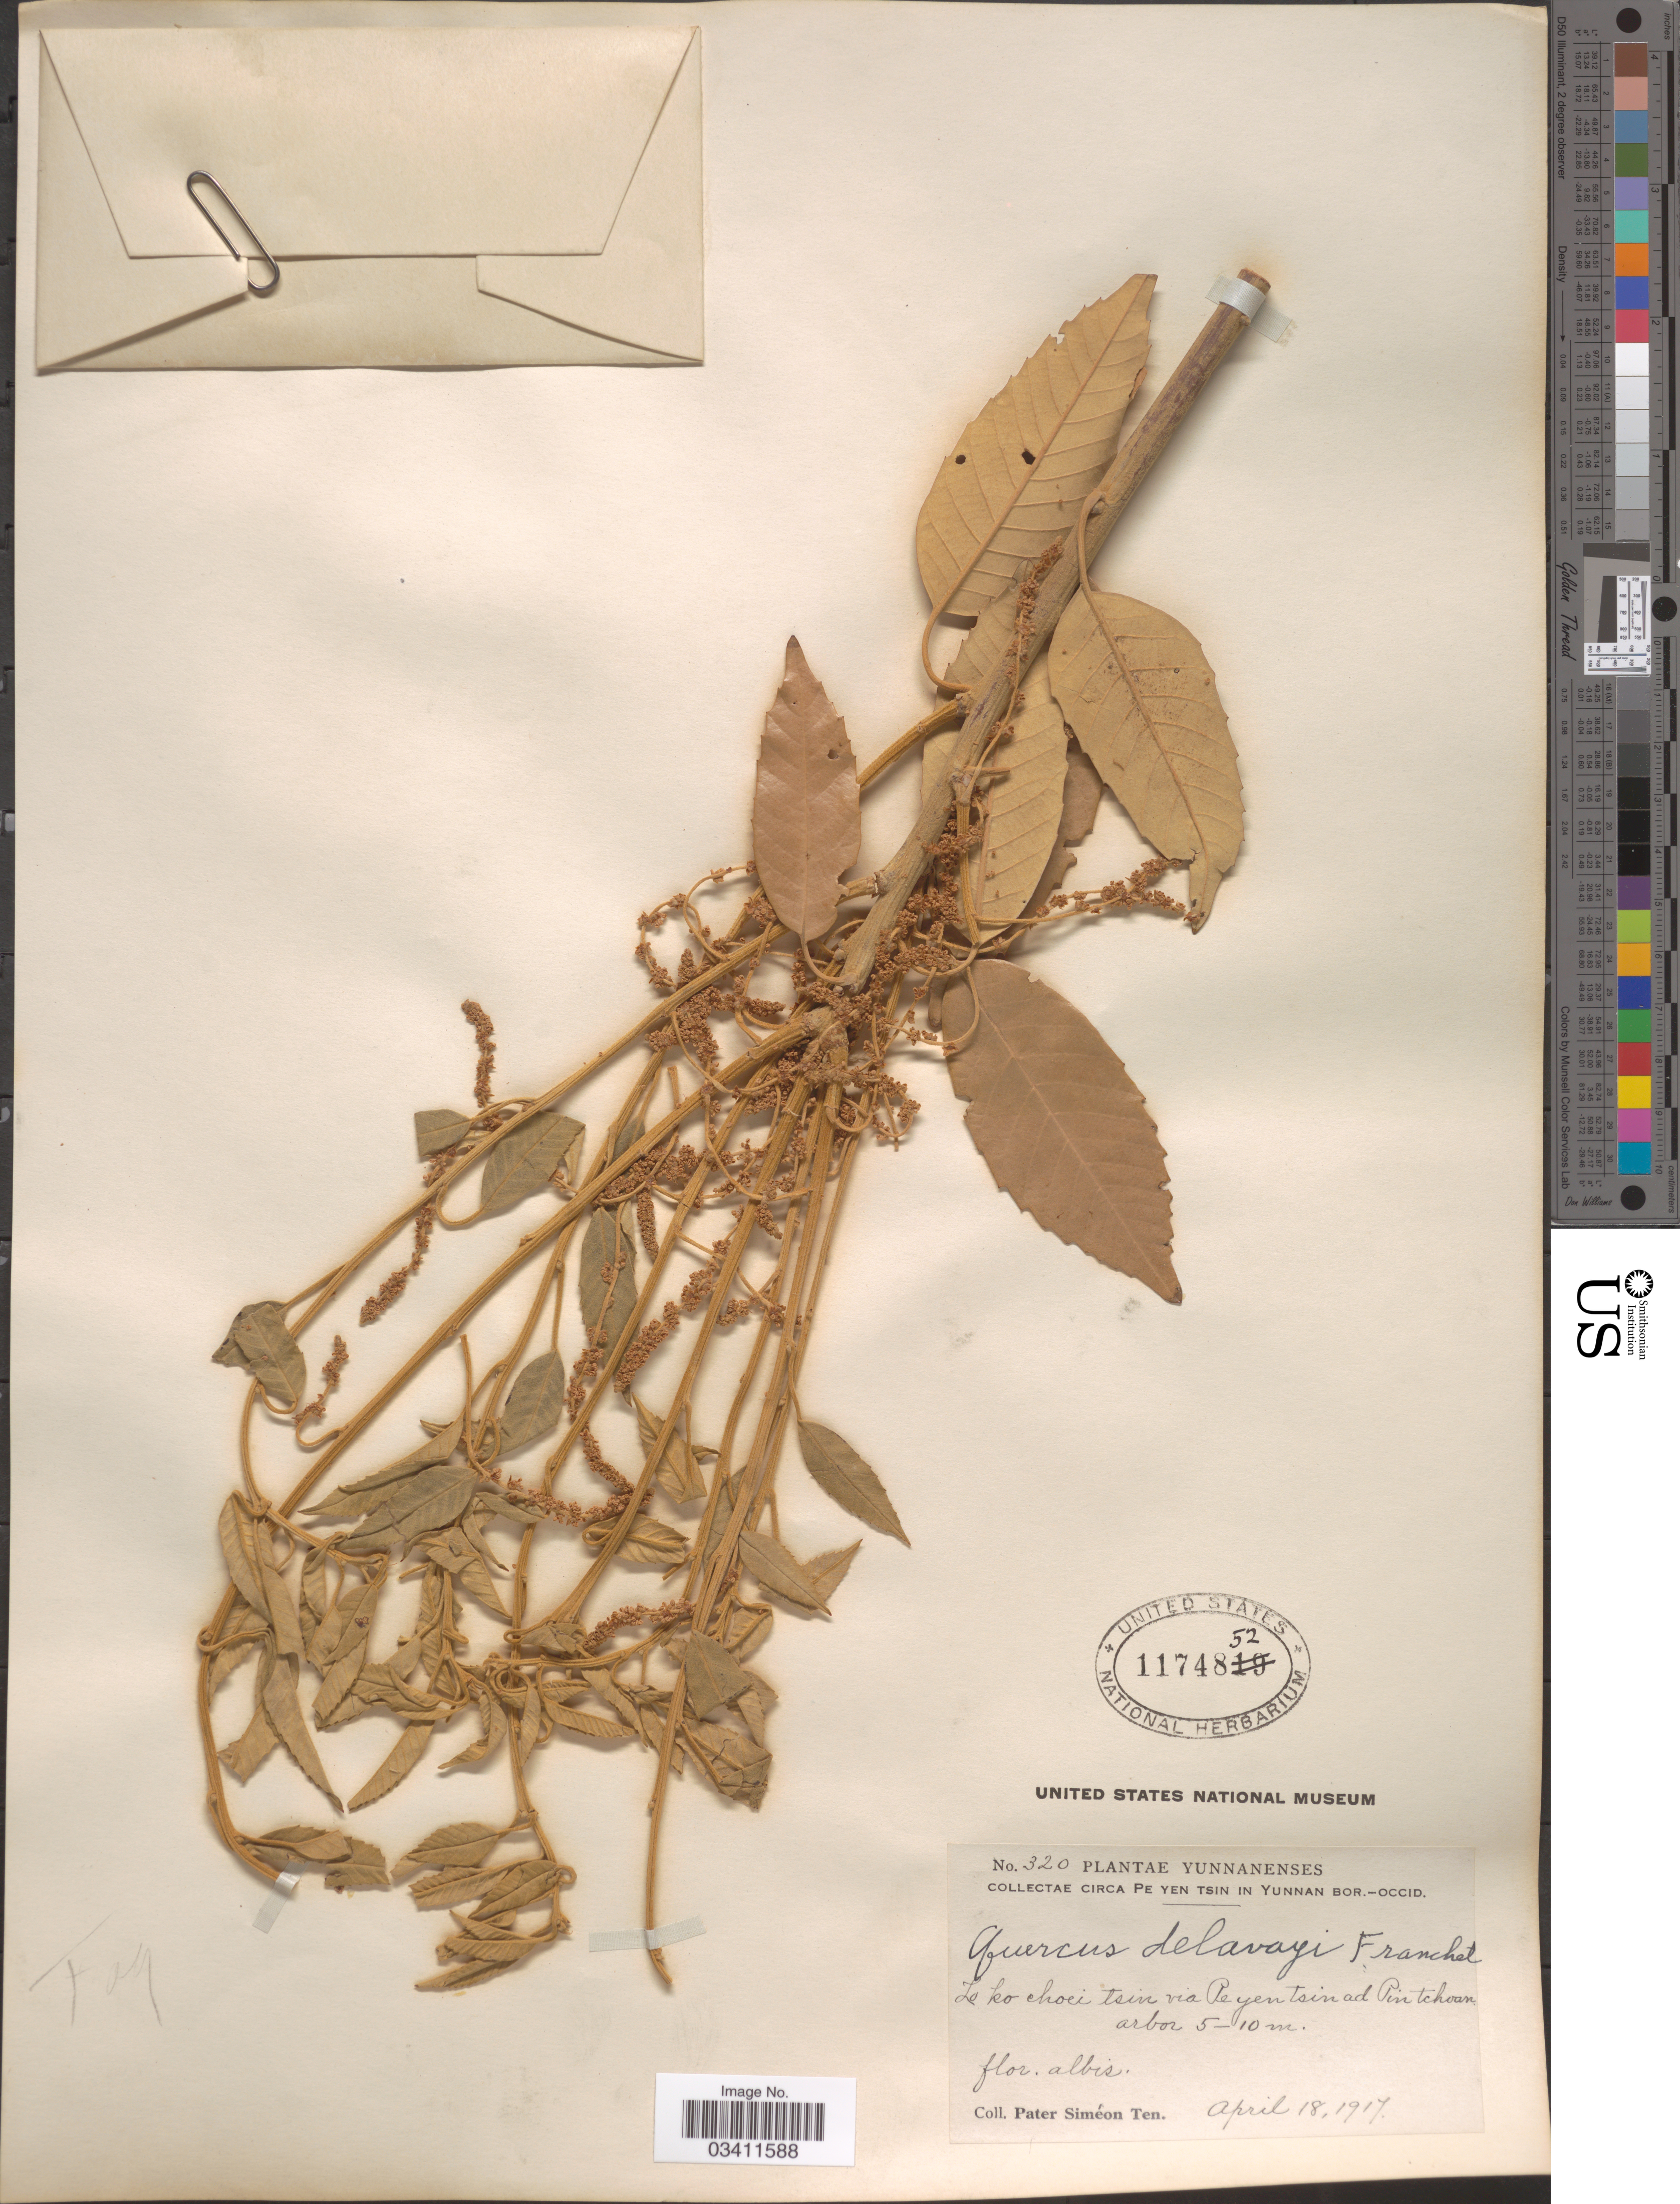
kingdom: Plantae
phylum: Tracheophyta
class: Magnoliopsida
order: Fagales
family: Fagaceae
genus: Quercus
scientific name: Quercus delavayi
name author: Franch.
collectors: P. S. Ten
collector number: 320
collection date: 1917-04-18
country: China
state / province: Yunnan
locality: Circa Pe Yen Tsin in Yunnan Bor.-Occid. Lo ko choei tsin via Pe yen tsin ad Pin tchoan.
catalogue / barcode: US 1174852